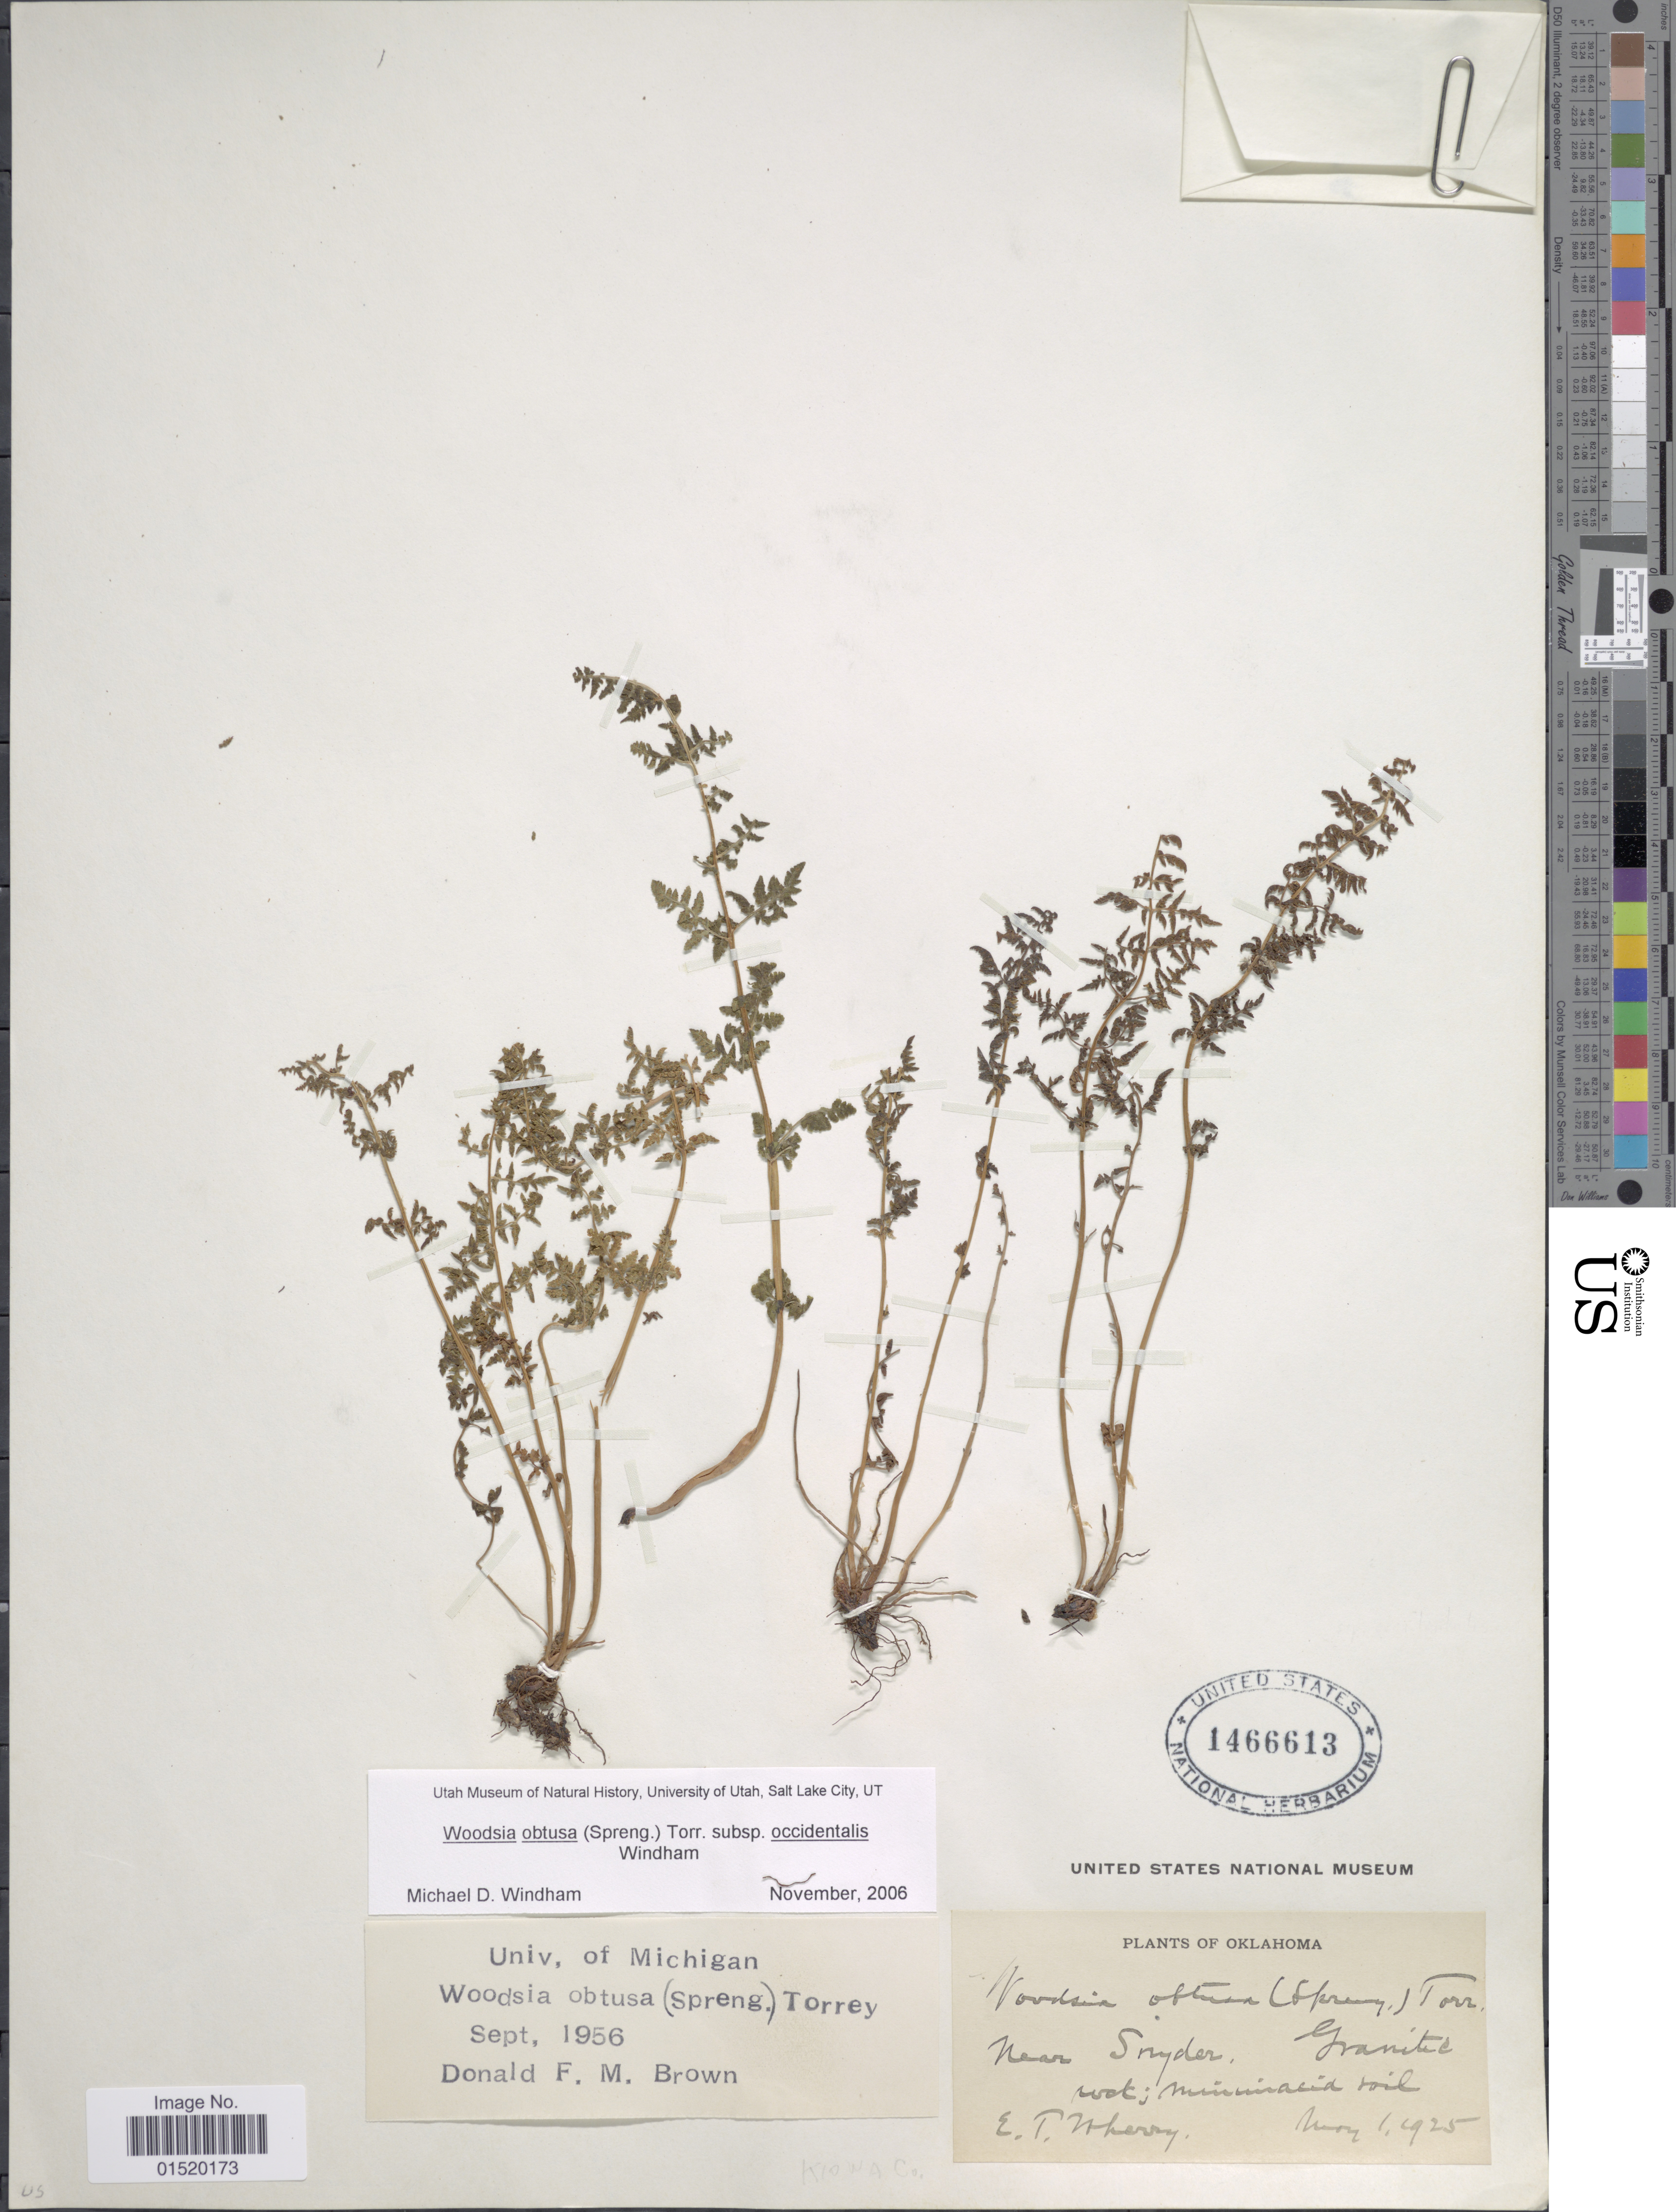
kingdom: Plantae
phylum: Tracheophyta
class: Polypodiopsida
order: Polypodiales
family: Woodsiaceae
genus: Woodsia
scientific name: Woodsia obtusa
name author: (Spreng.) Torr.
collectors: E. T. Wherry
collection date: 1925-05-01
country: United States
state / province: Oklahoma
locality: Near Snyder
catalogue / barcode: US 1466613